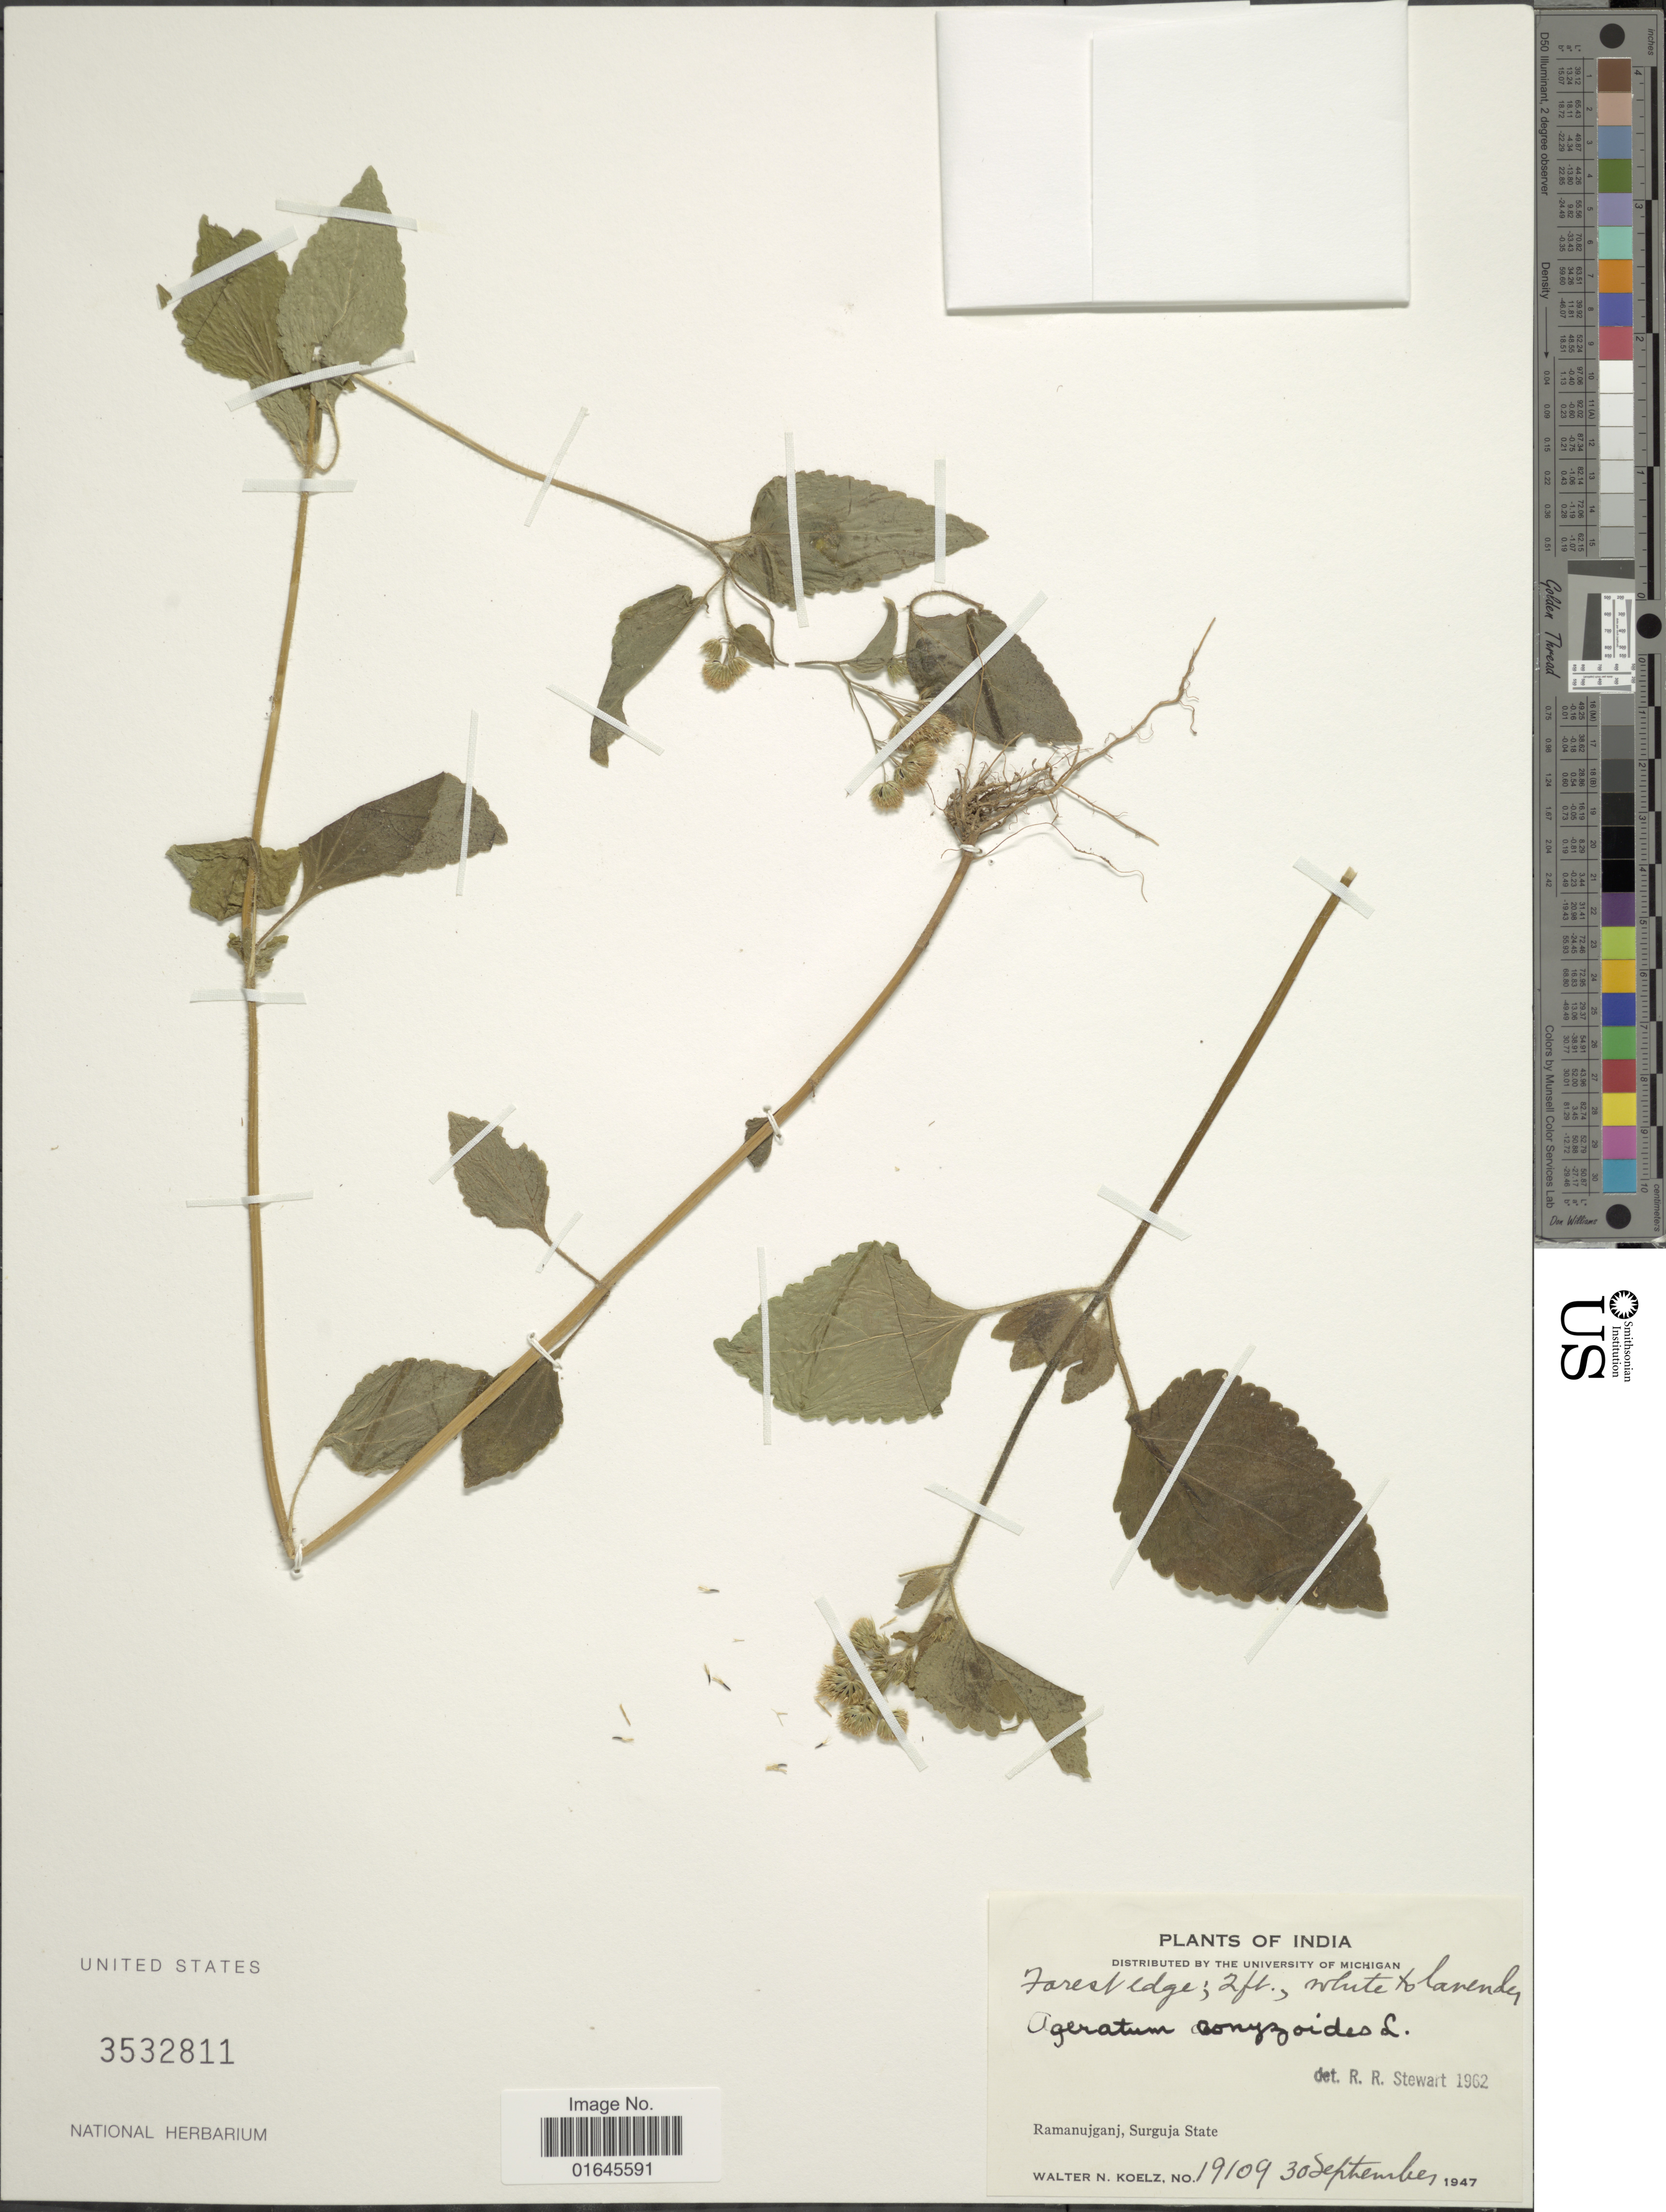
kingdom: Plantae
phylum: Tracheophyta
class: Magnoliopsida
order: Asterales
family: Asteraceae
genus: Ageratum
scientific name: Ageratum conyzoides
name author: L.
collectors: W. N. Koelz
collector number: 19109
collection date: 1947-09-30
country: India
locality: Ramanujganj, Surguja State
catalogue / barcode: US 3532811